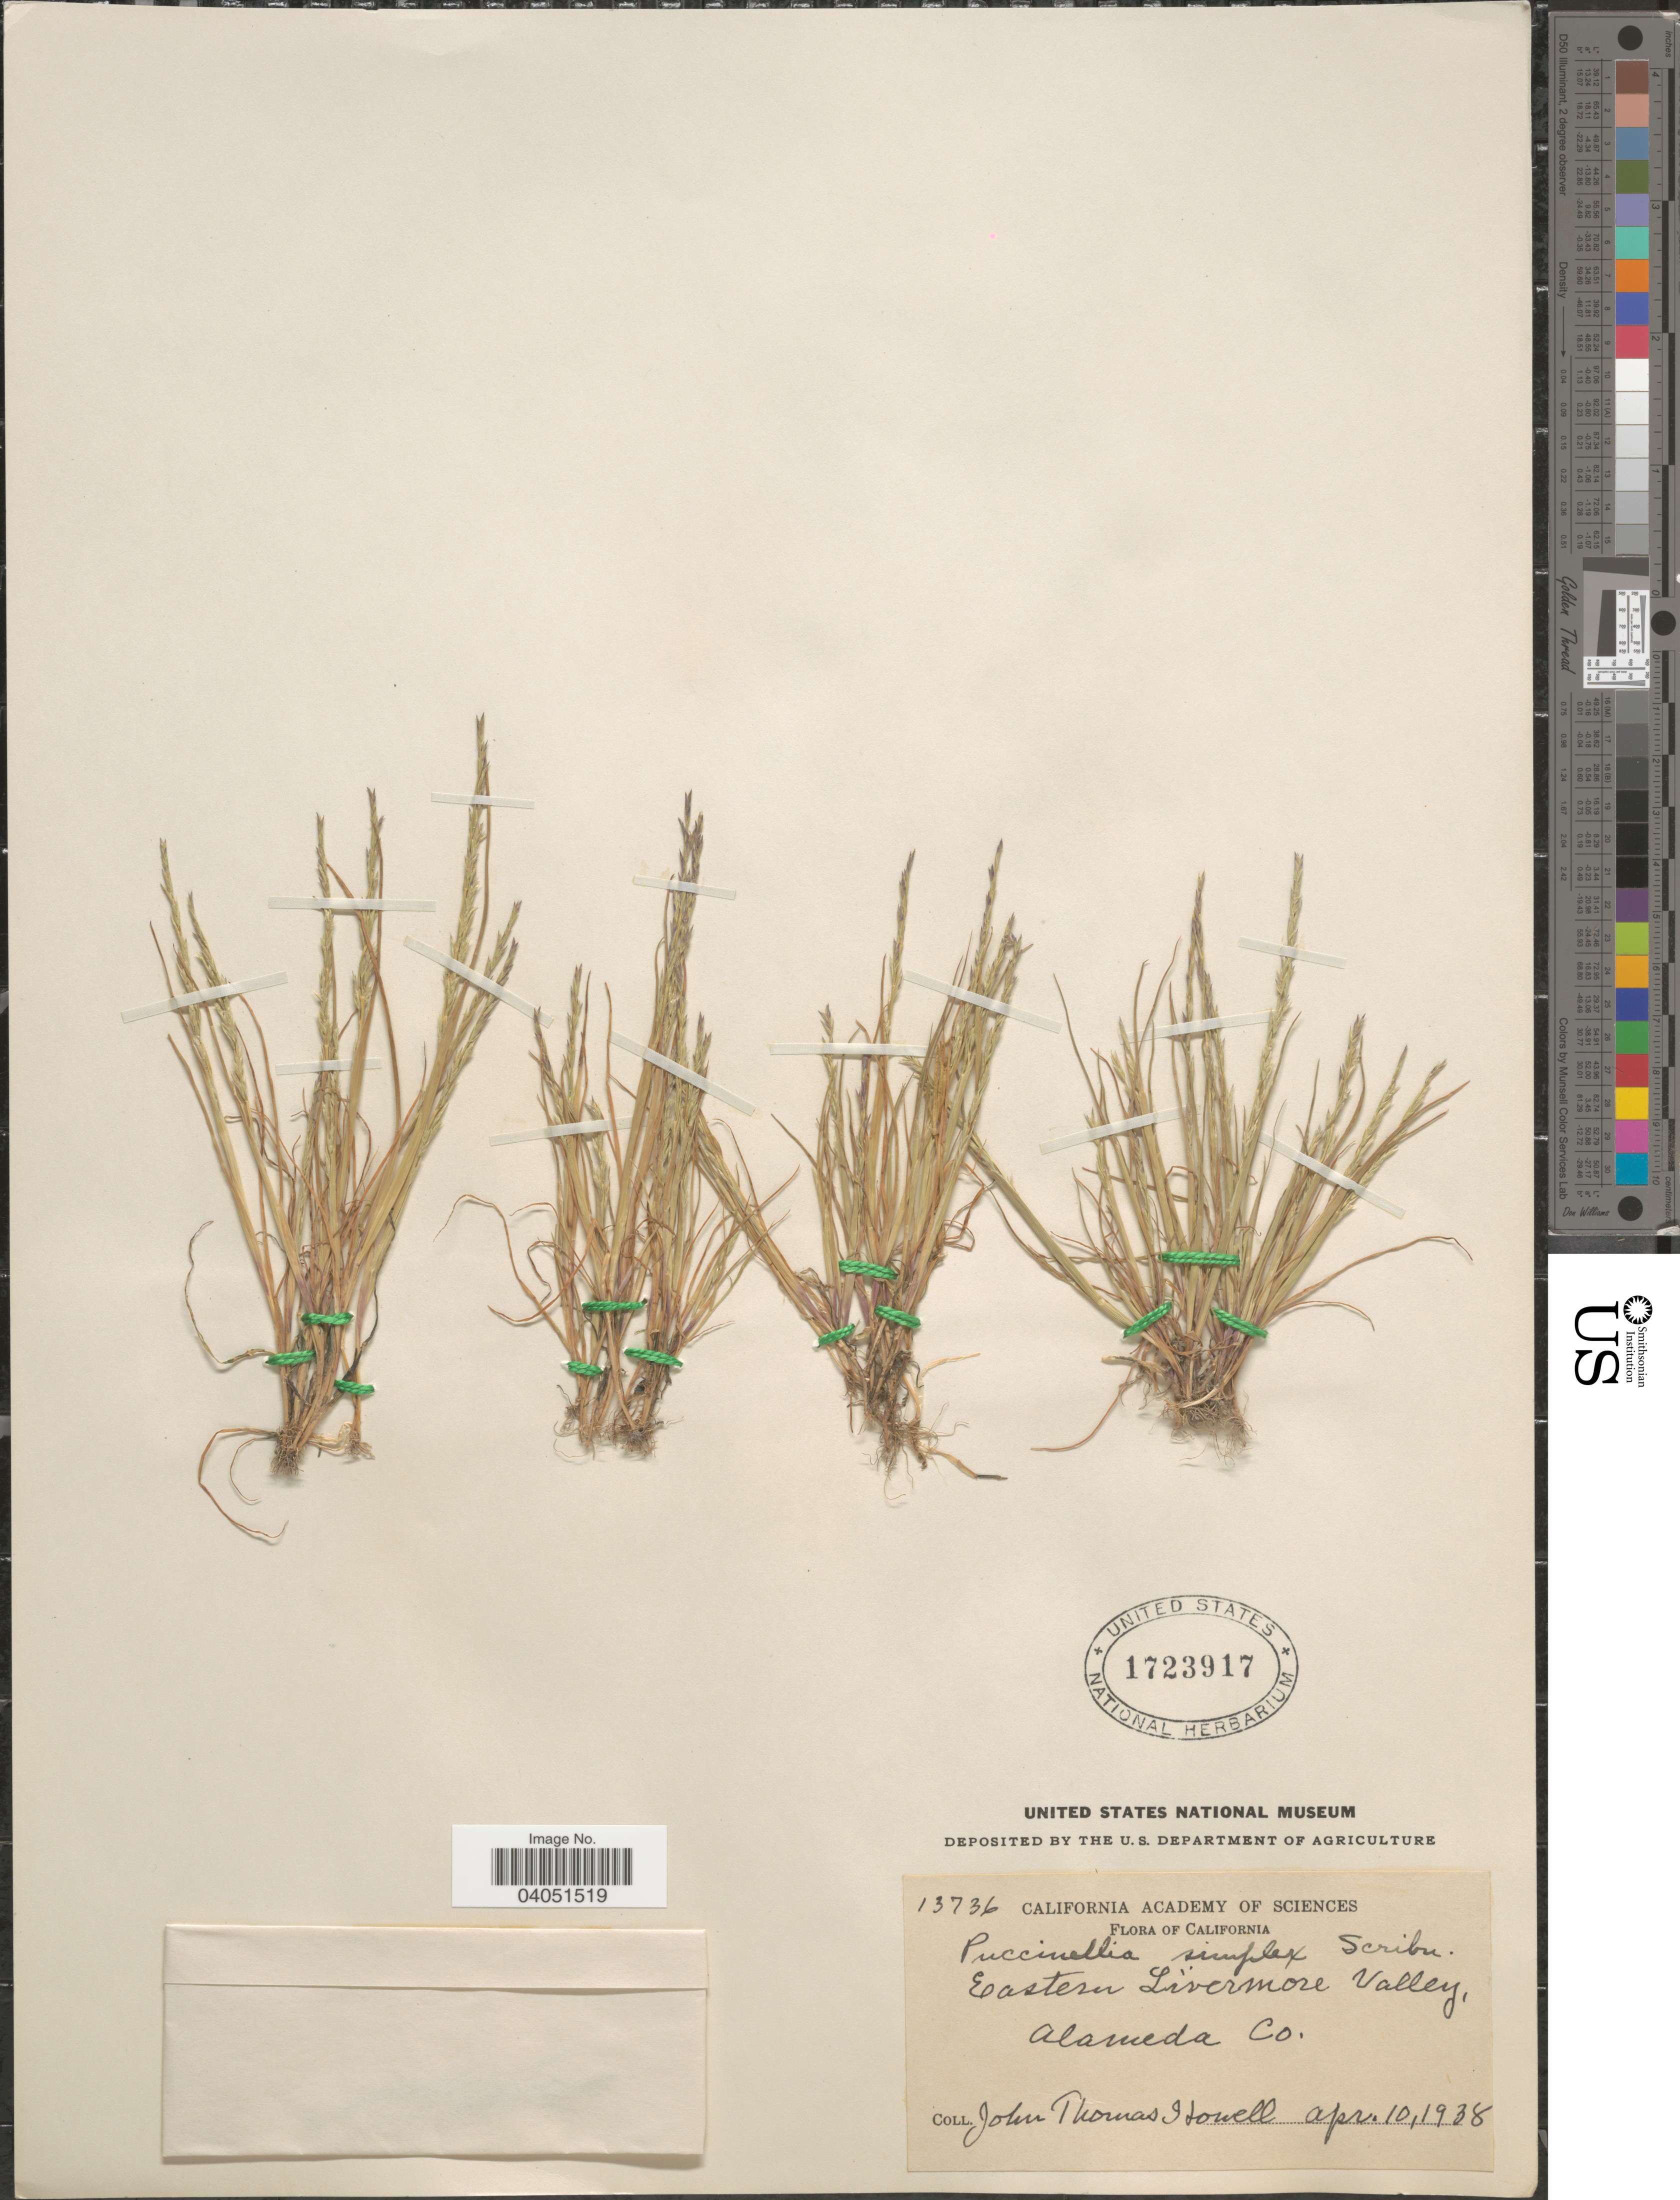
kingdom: Plantae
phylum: Tracheophyta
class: Liliopsida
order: Poales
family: Poaceae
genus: Puccinellia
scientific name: Puccinellia simplex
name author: Scribn.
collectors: J. T. Howell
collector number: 13736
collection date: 1938-04-10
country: United States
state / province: California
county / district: Alameda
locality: Eastern Livermore Valley, Alameda Co.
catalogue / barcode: US 1723917